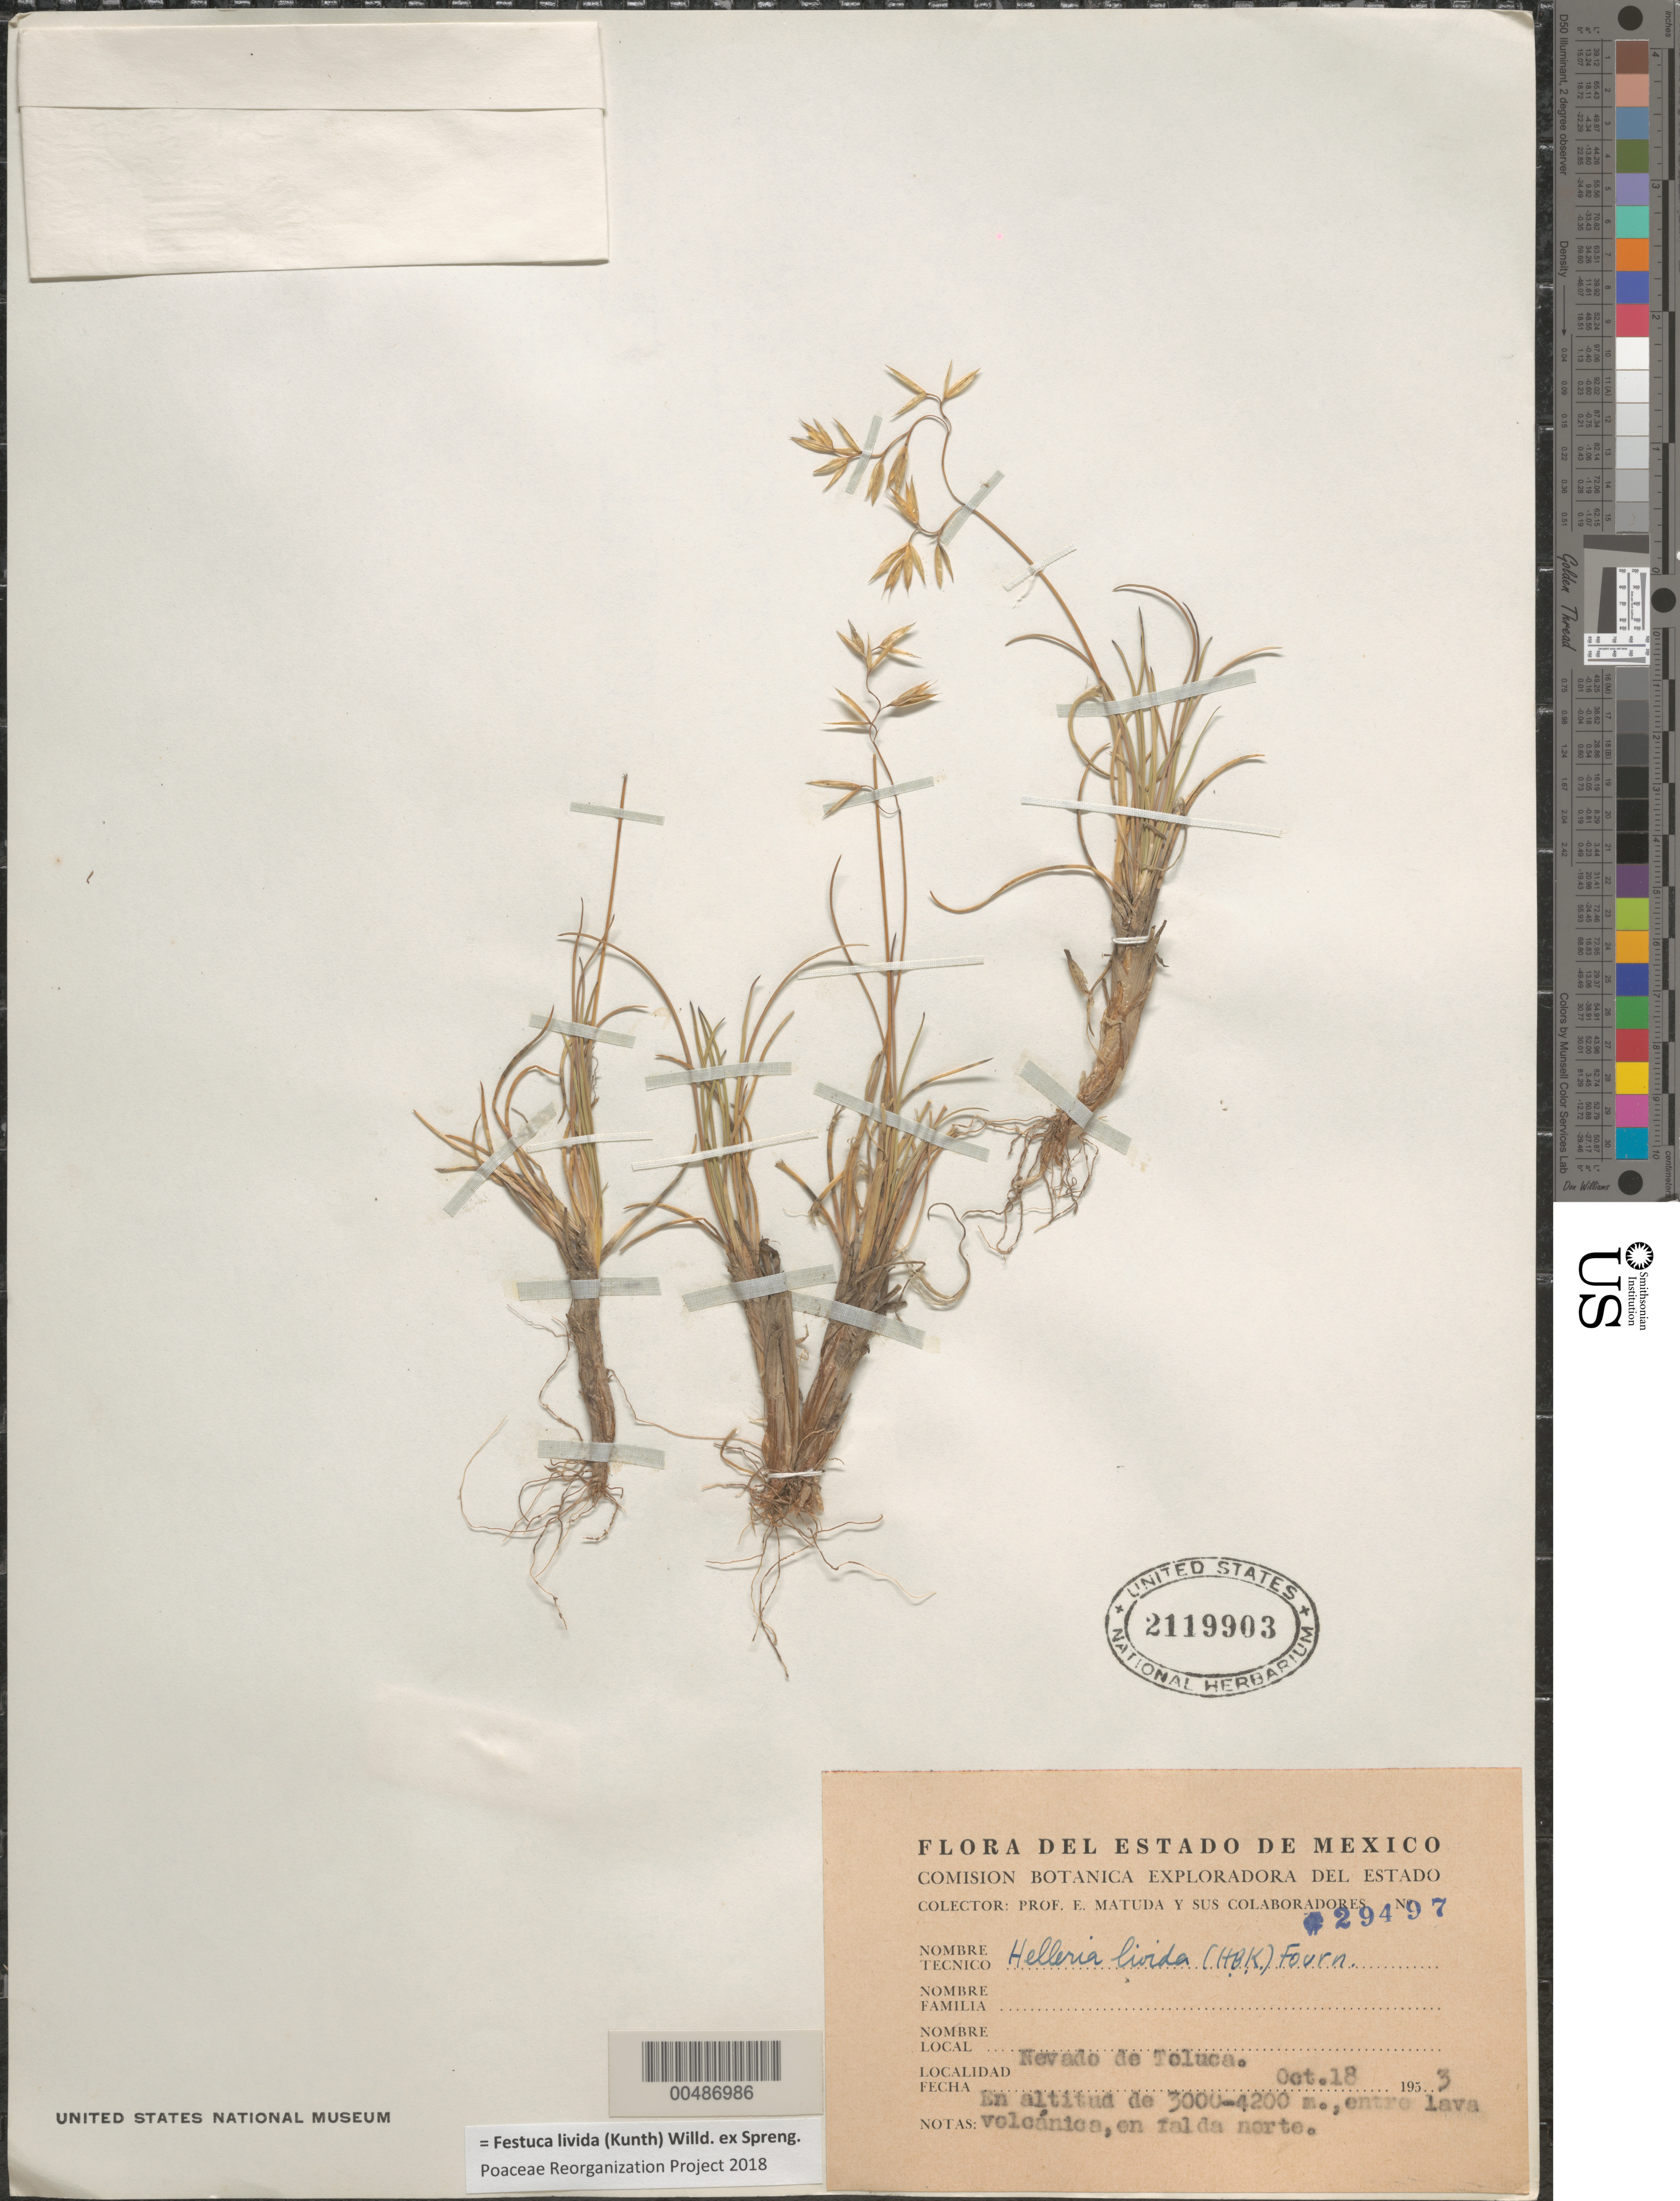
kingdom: Plantae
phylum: Tracheophyta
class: Liliopsida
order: Poales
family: Poaceae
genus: Festuca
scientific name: Festuca livida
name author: (Kunth) Willd.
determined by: Poaceae Reorganization Project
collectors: E. Matuda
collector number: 29497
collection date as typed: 18 Oct 1953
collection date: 1953-10-18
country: Mexico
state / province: México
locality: Nevado de Toluca, en falda N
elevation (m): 3000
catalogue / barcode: US 2119903